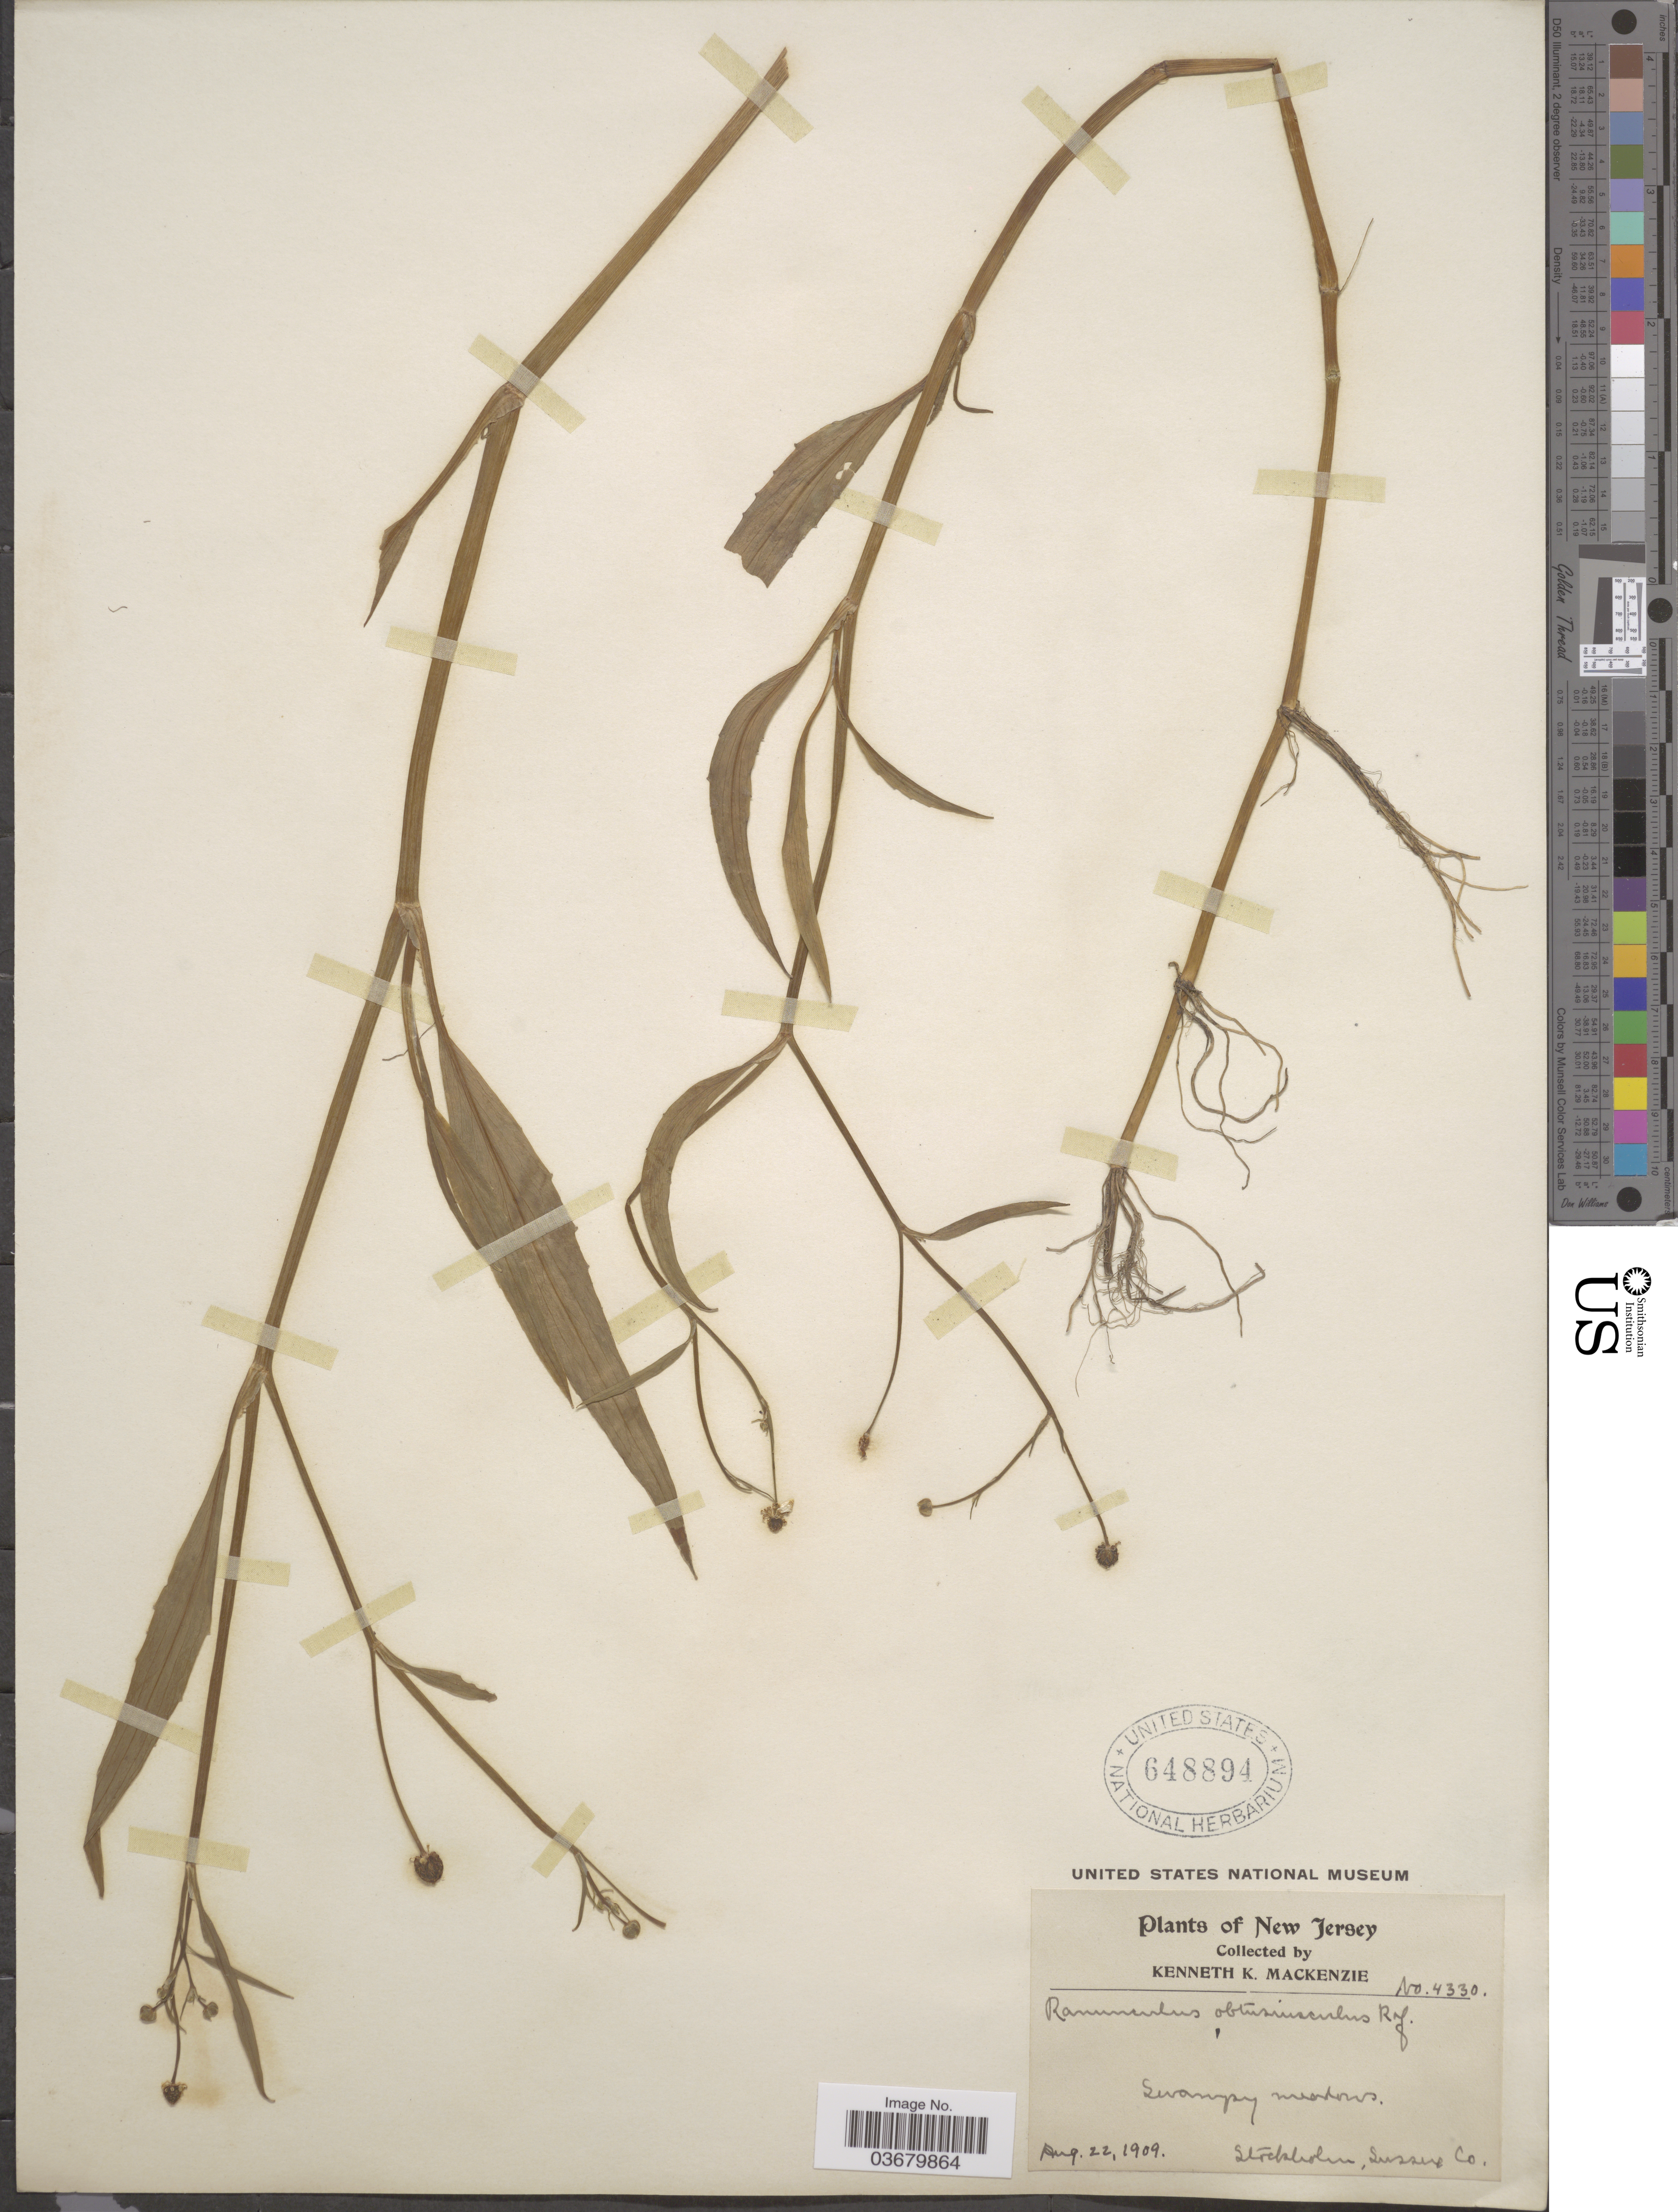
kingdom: Plantae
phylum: Tracheophyta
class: Magnoliopsida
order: Ranunculales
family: Ranunculaceae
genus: Ranunculus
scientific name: Ranunculus ambigens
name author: S. Watson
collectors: K. K. Mackenzie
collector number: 4330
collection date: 1909-08-22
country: United States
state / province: New Jersey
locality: Stockholm, Sussex Co.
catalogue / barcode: US 648894